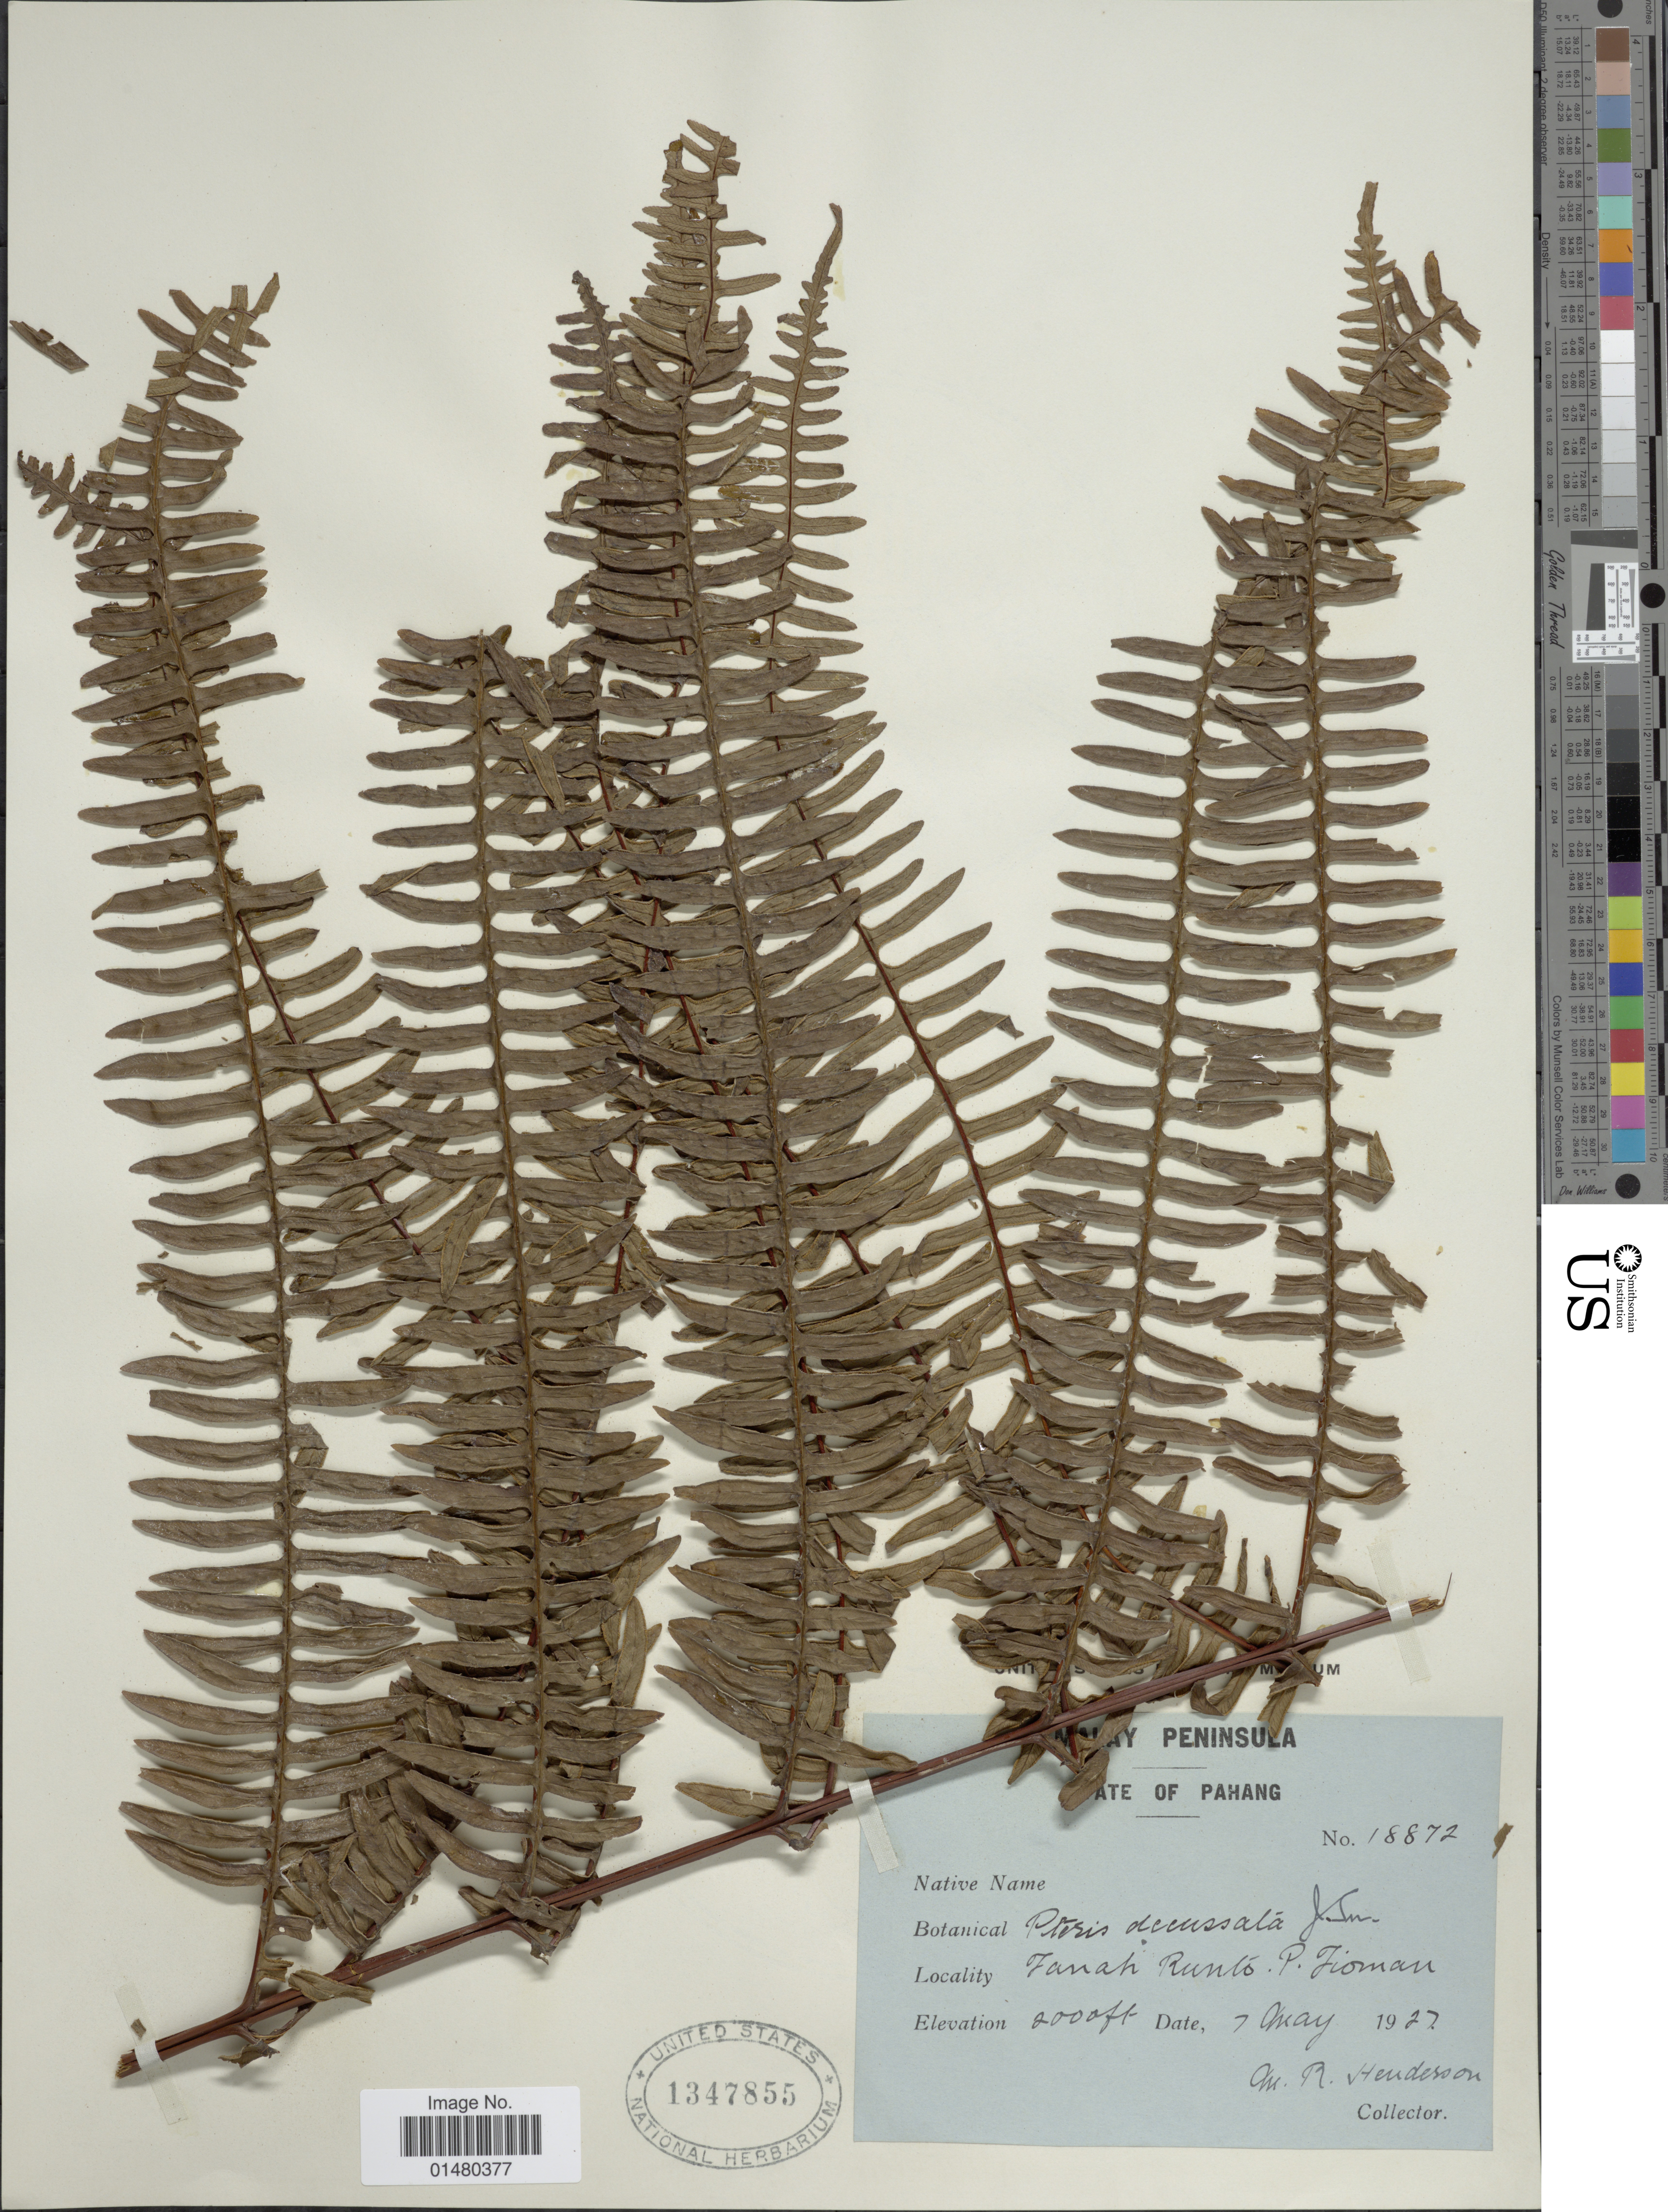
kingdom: Plantae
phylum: Tracheophyta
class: Polypodiopsida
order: Polypodiales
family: Pteridaceae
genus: Pteris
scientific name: Pteris decussata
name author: J. Sm.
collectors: M. Henderson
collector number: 18872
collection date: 1927-05-07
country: Malaysia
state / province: Pahang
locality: Janah Runto. P. Jioman [interpreted]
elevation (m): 610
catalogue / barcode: US 1347855